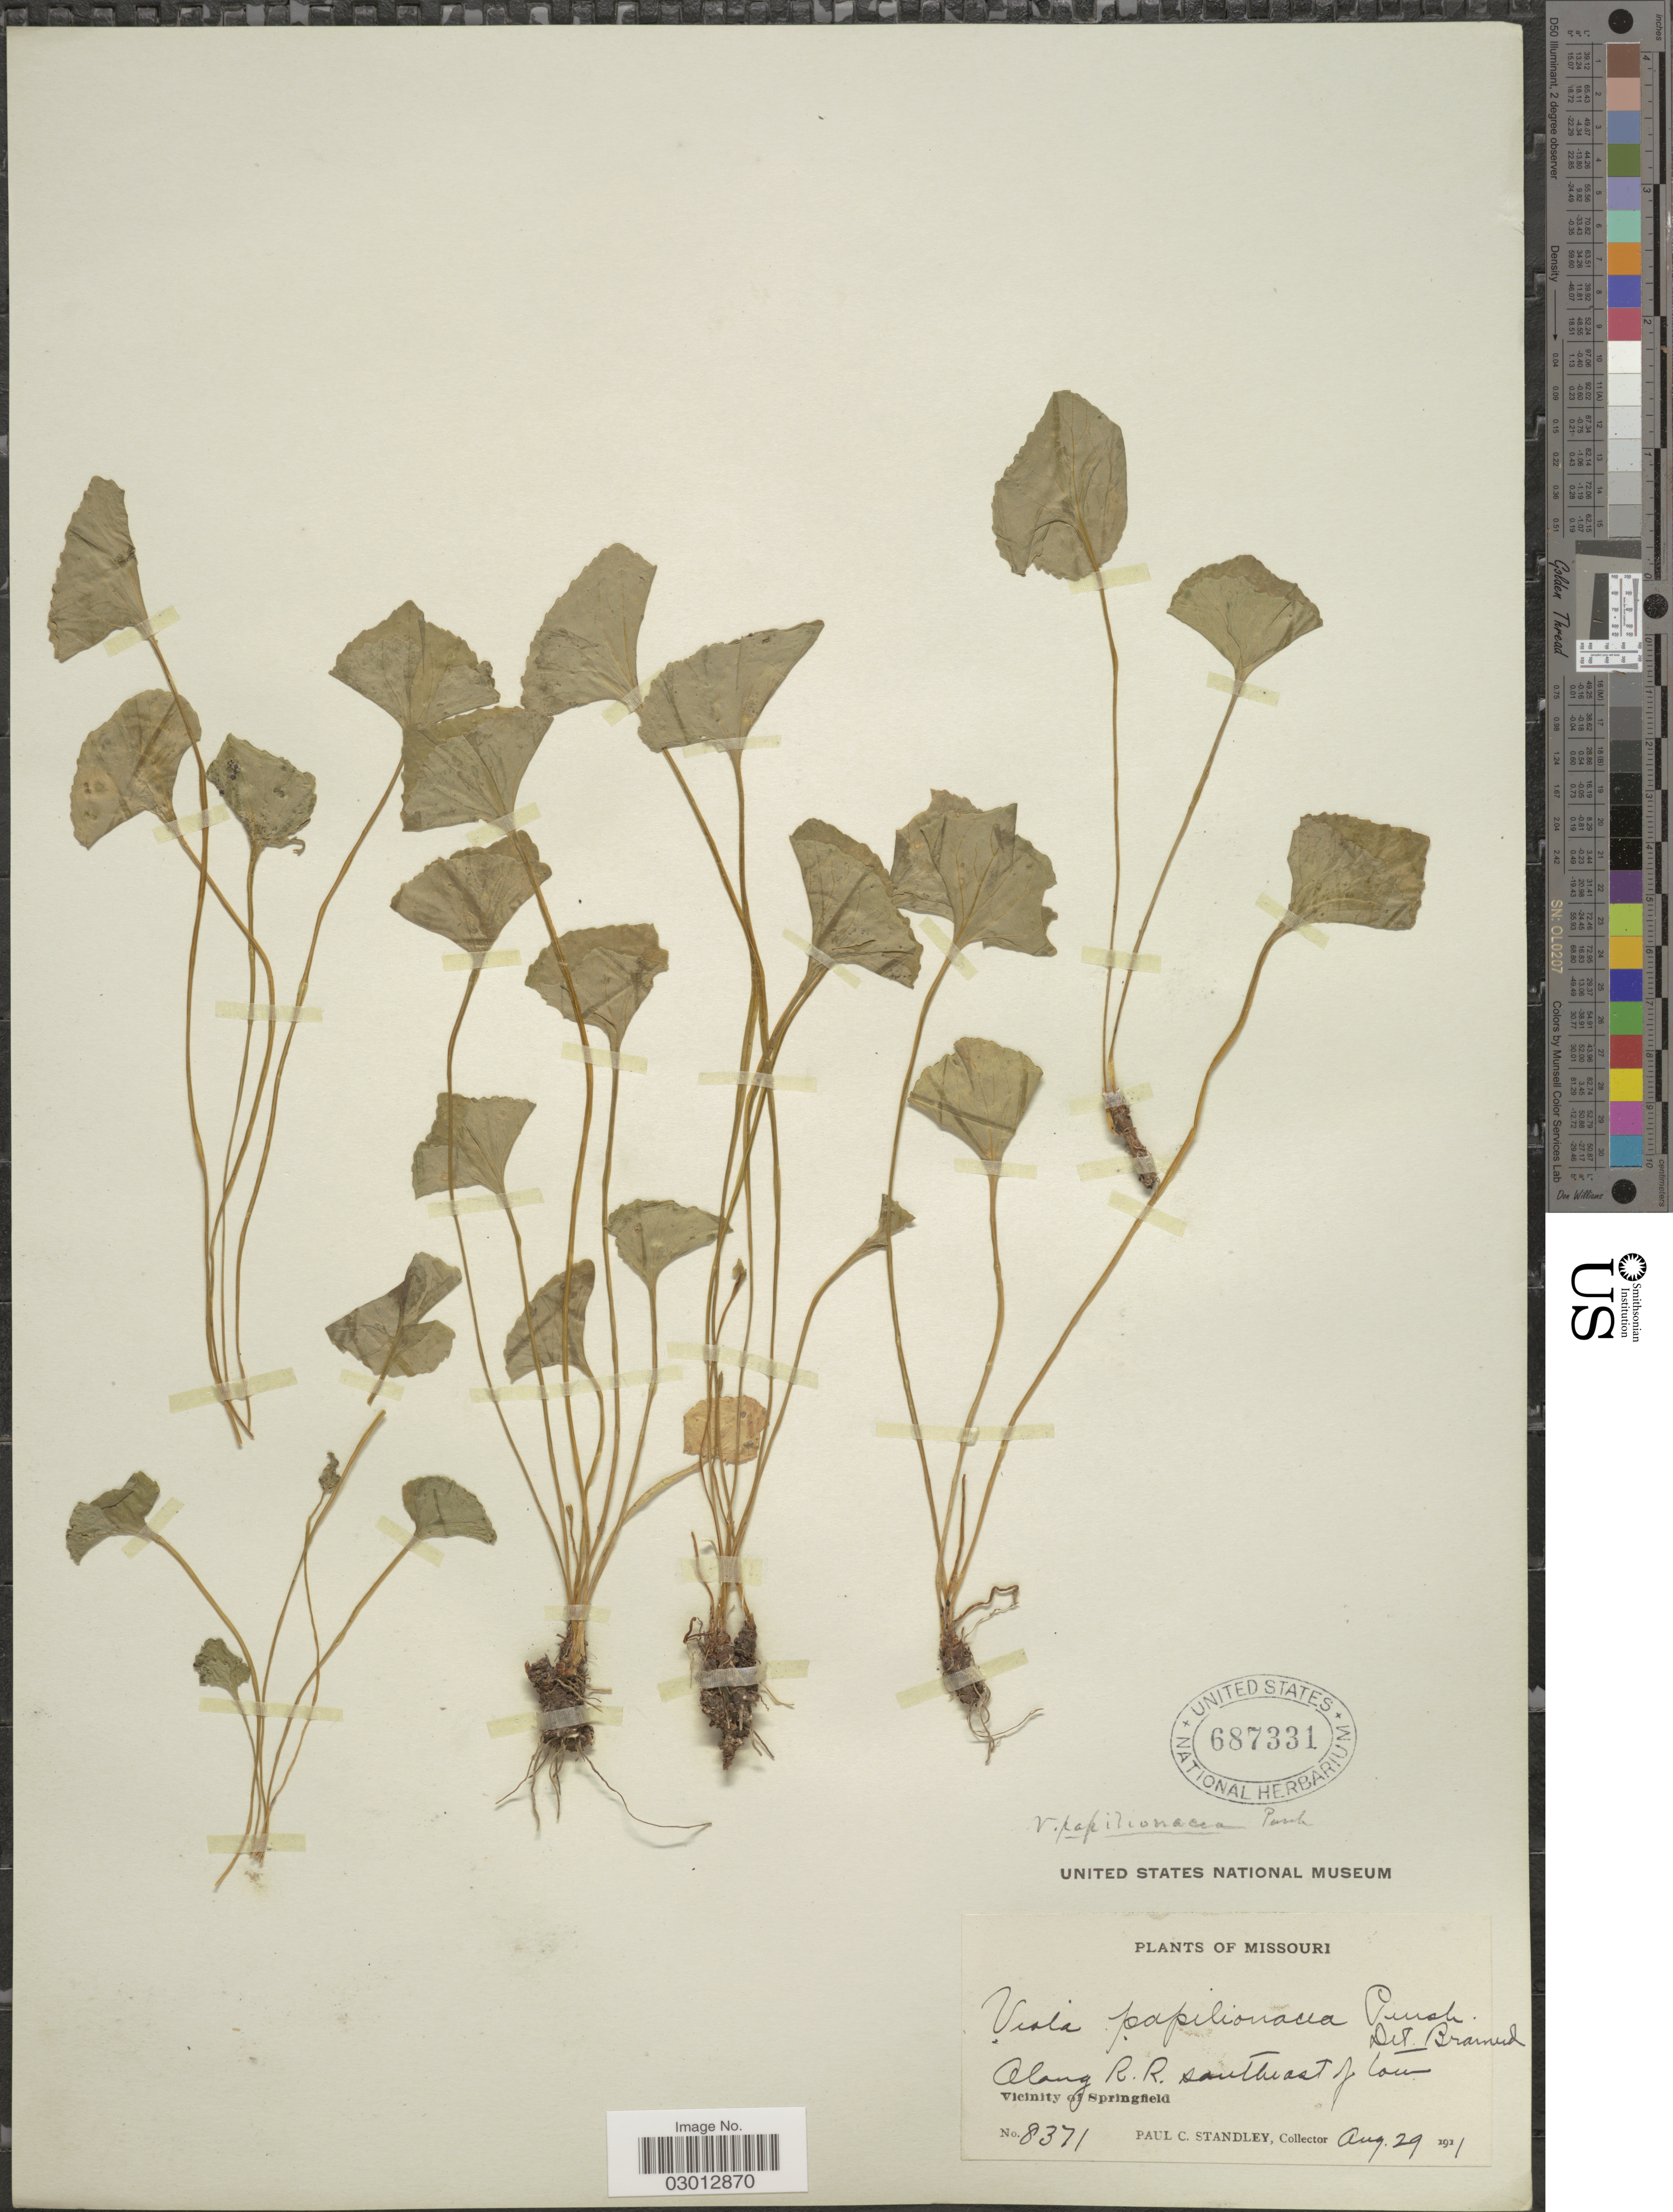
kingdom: Plantae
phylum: Tracheophyta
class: Magnoliopsida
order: Malpighiales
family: Violaceae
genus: Viola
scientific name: Viola papilionacea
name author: Pursh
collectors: P. C. Standley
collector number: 8371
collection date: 1911-08-29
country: United States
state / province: Missouri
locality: Along R.R. southwest of town. Vicinity of Springfield.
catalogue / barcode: US 687331